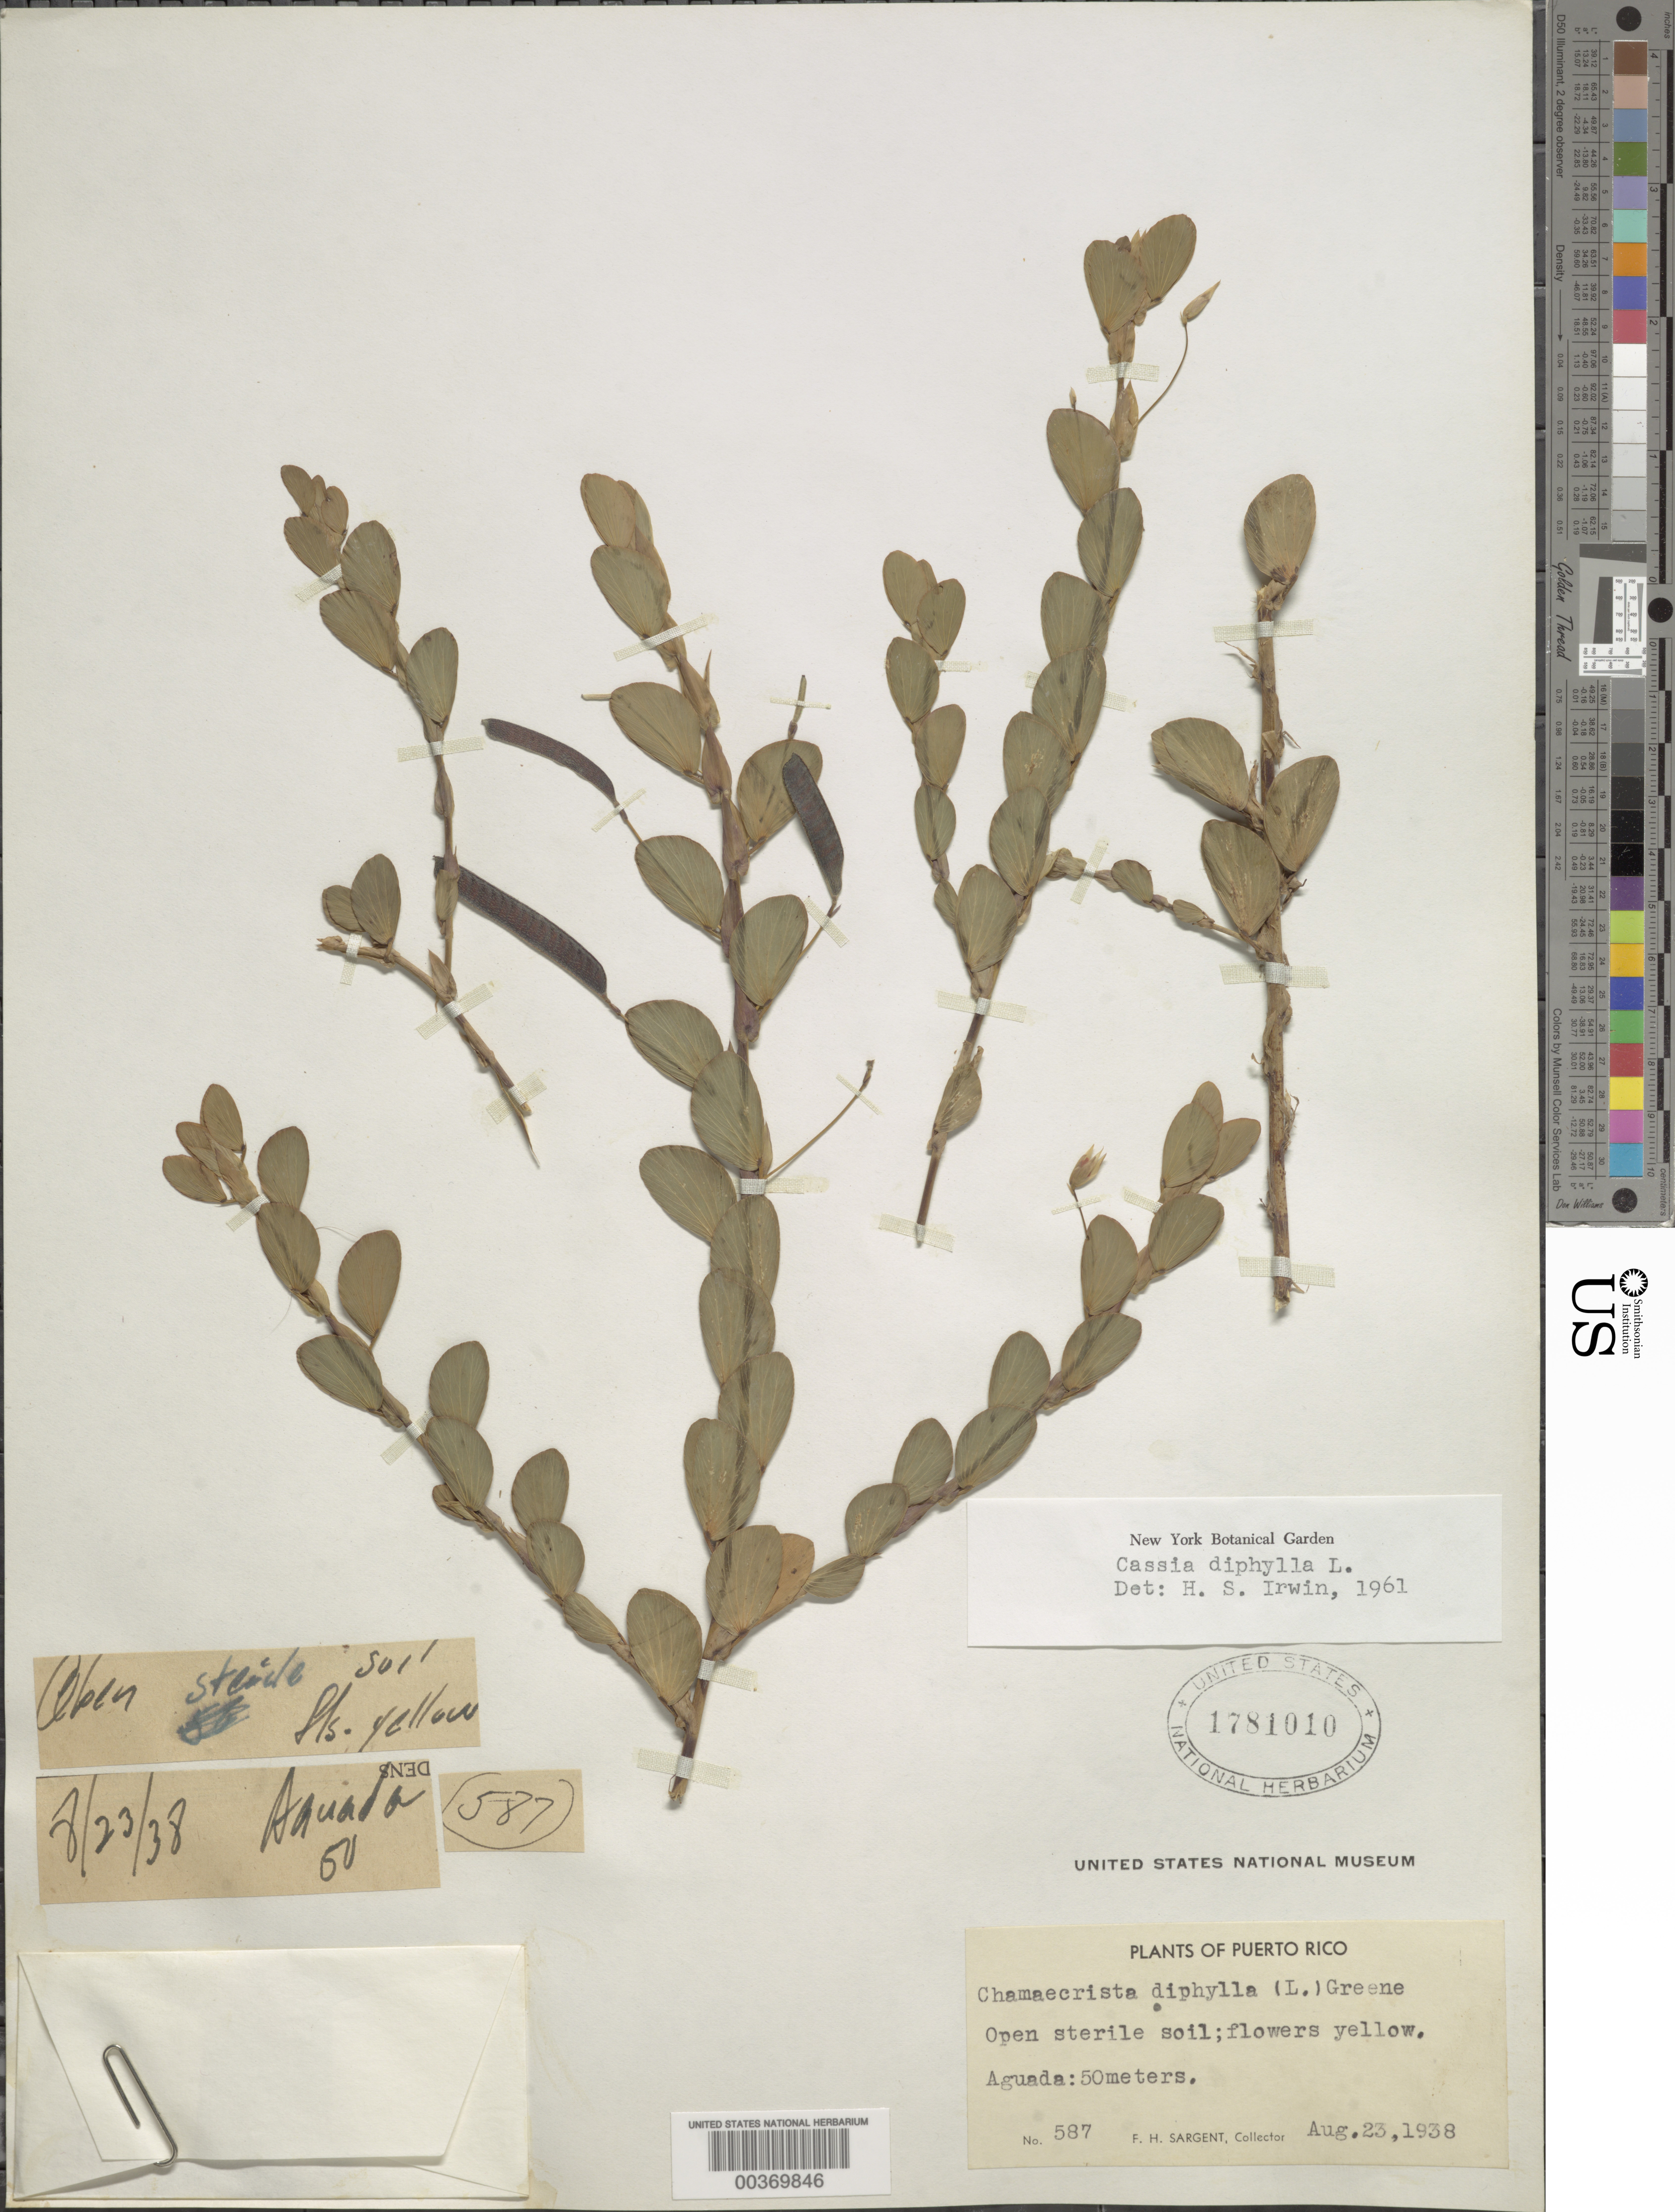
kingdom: Plantae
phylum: Tracheophyta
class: Magnoliopsida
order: Fabales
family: Fabaceae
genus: Chamaecrista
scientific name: Chamaecrista diphylla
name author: (L.) Greene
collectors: F. H. Sargent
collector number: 587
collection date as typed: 23 Aug 1938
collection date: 1938-08-23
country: Puerto Rico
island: Greater Antilles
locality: Aguada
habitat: Open sterile soil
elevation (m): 50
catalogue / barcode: US 1781010